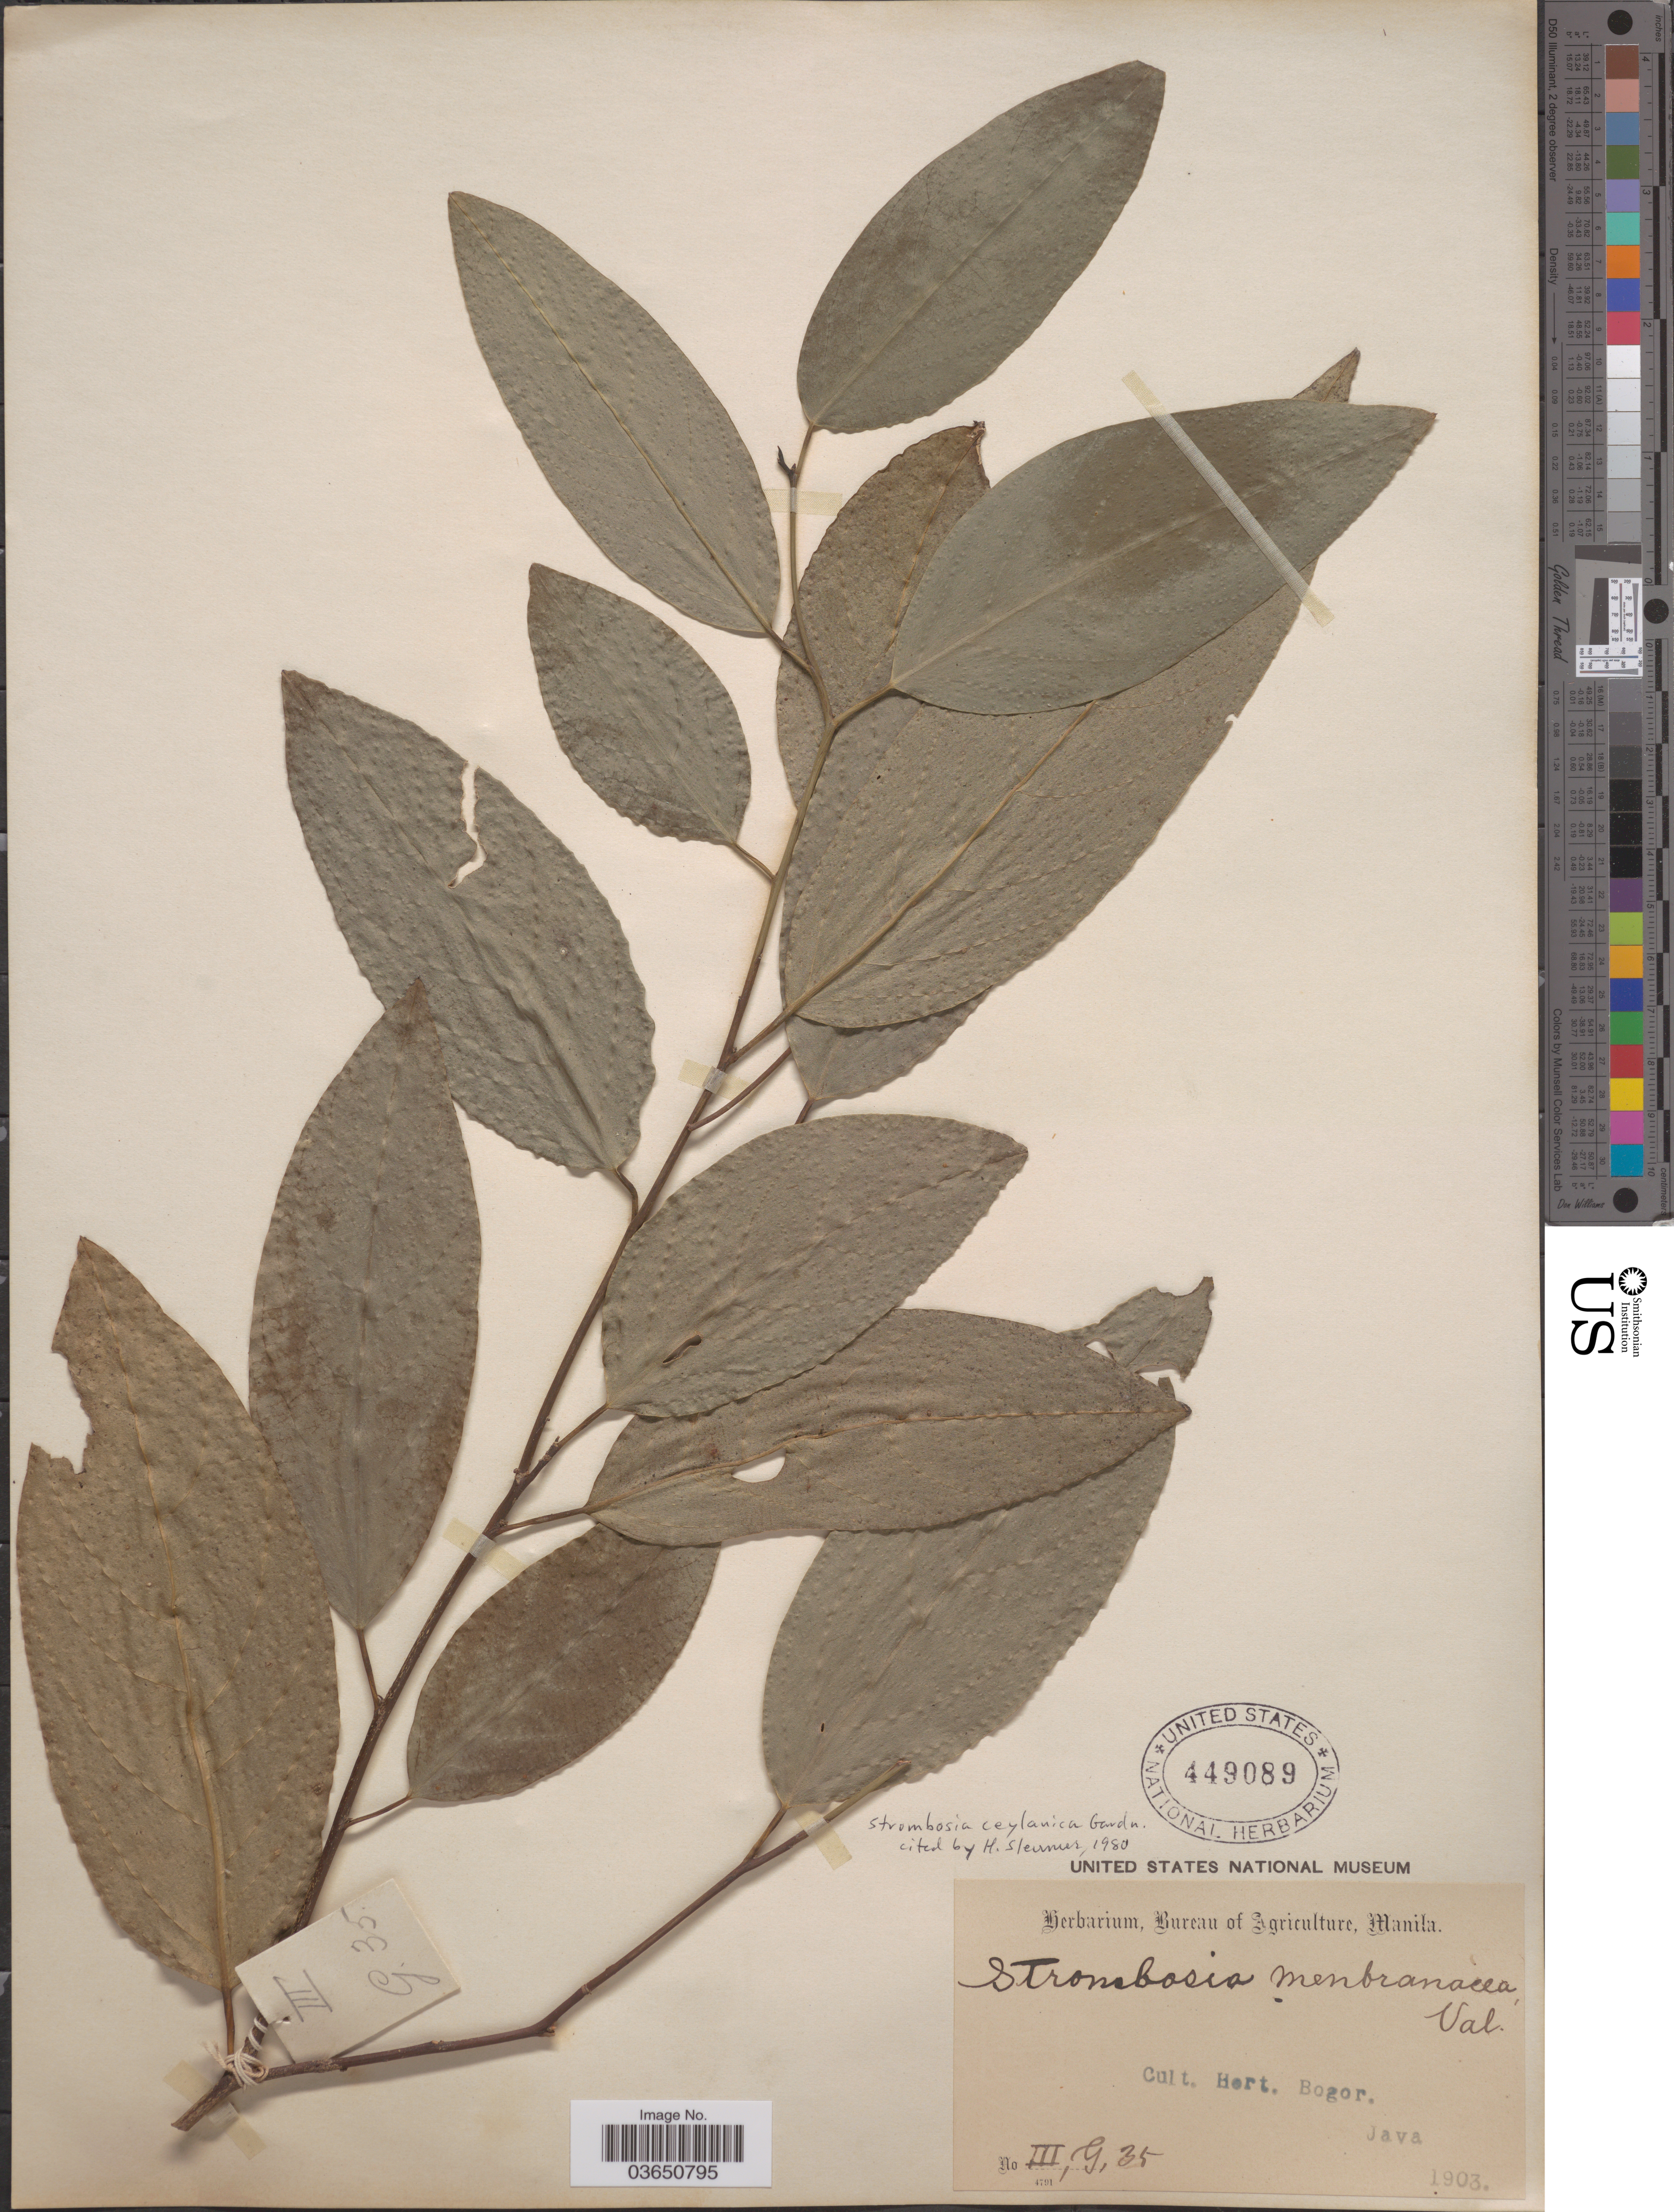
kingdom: Plantae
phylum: Tracheophyta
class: Magnoliopsida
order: Santalales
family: Strombosiaceae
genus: Strombosia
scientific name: Strombosia ceylanica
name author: Gardner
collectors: ex Herb. Bur. Agric. Manila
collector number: IIIG35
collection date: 1903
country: Indonesia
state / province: Java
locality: Cult. Hort. Bogor.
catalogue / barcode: US 449089